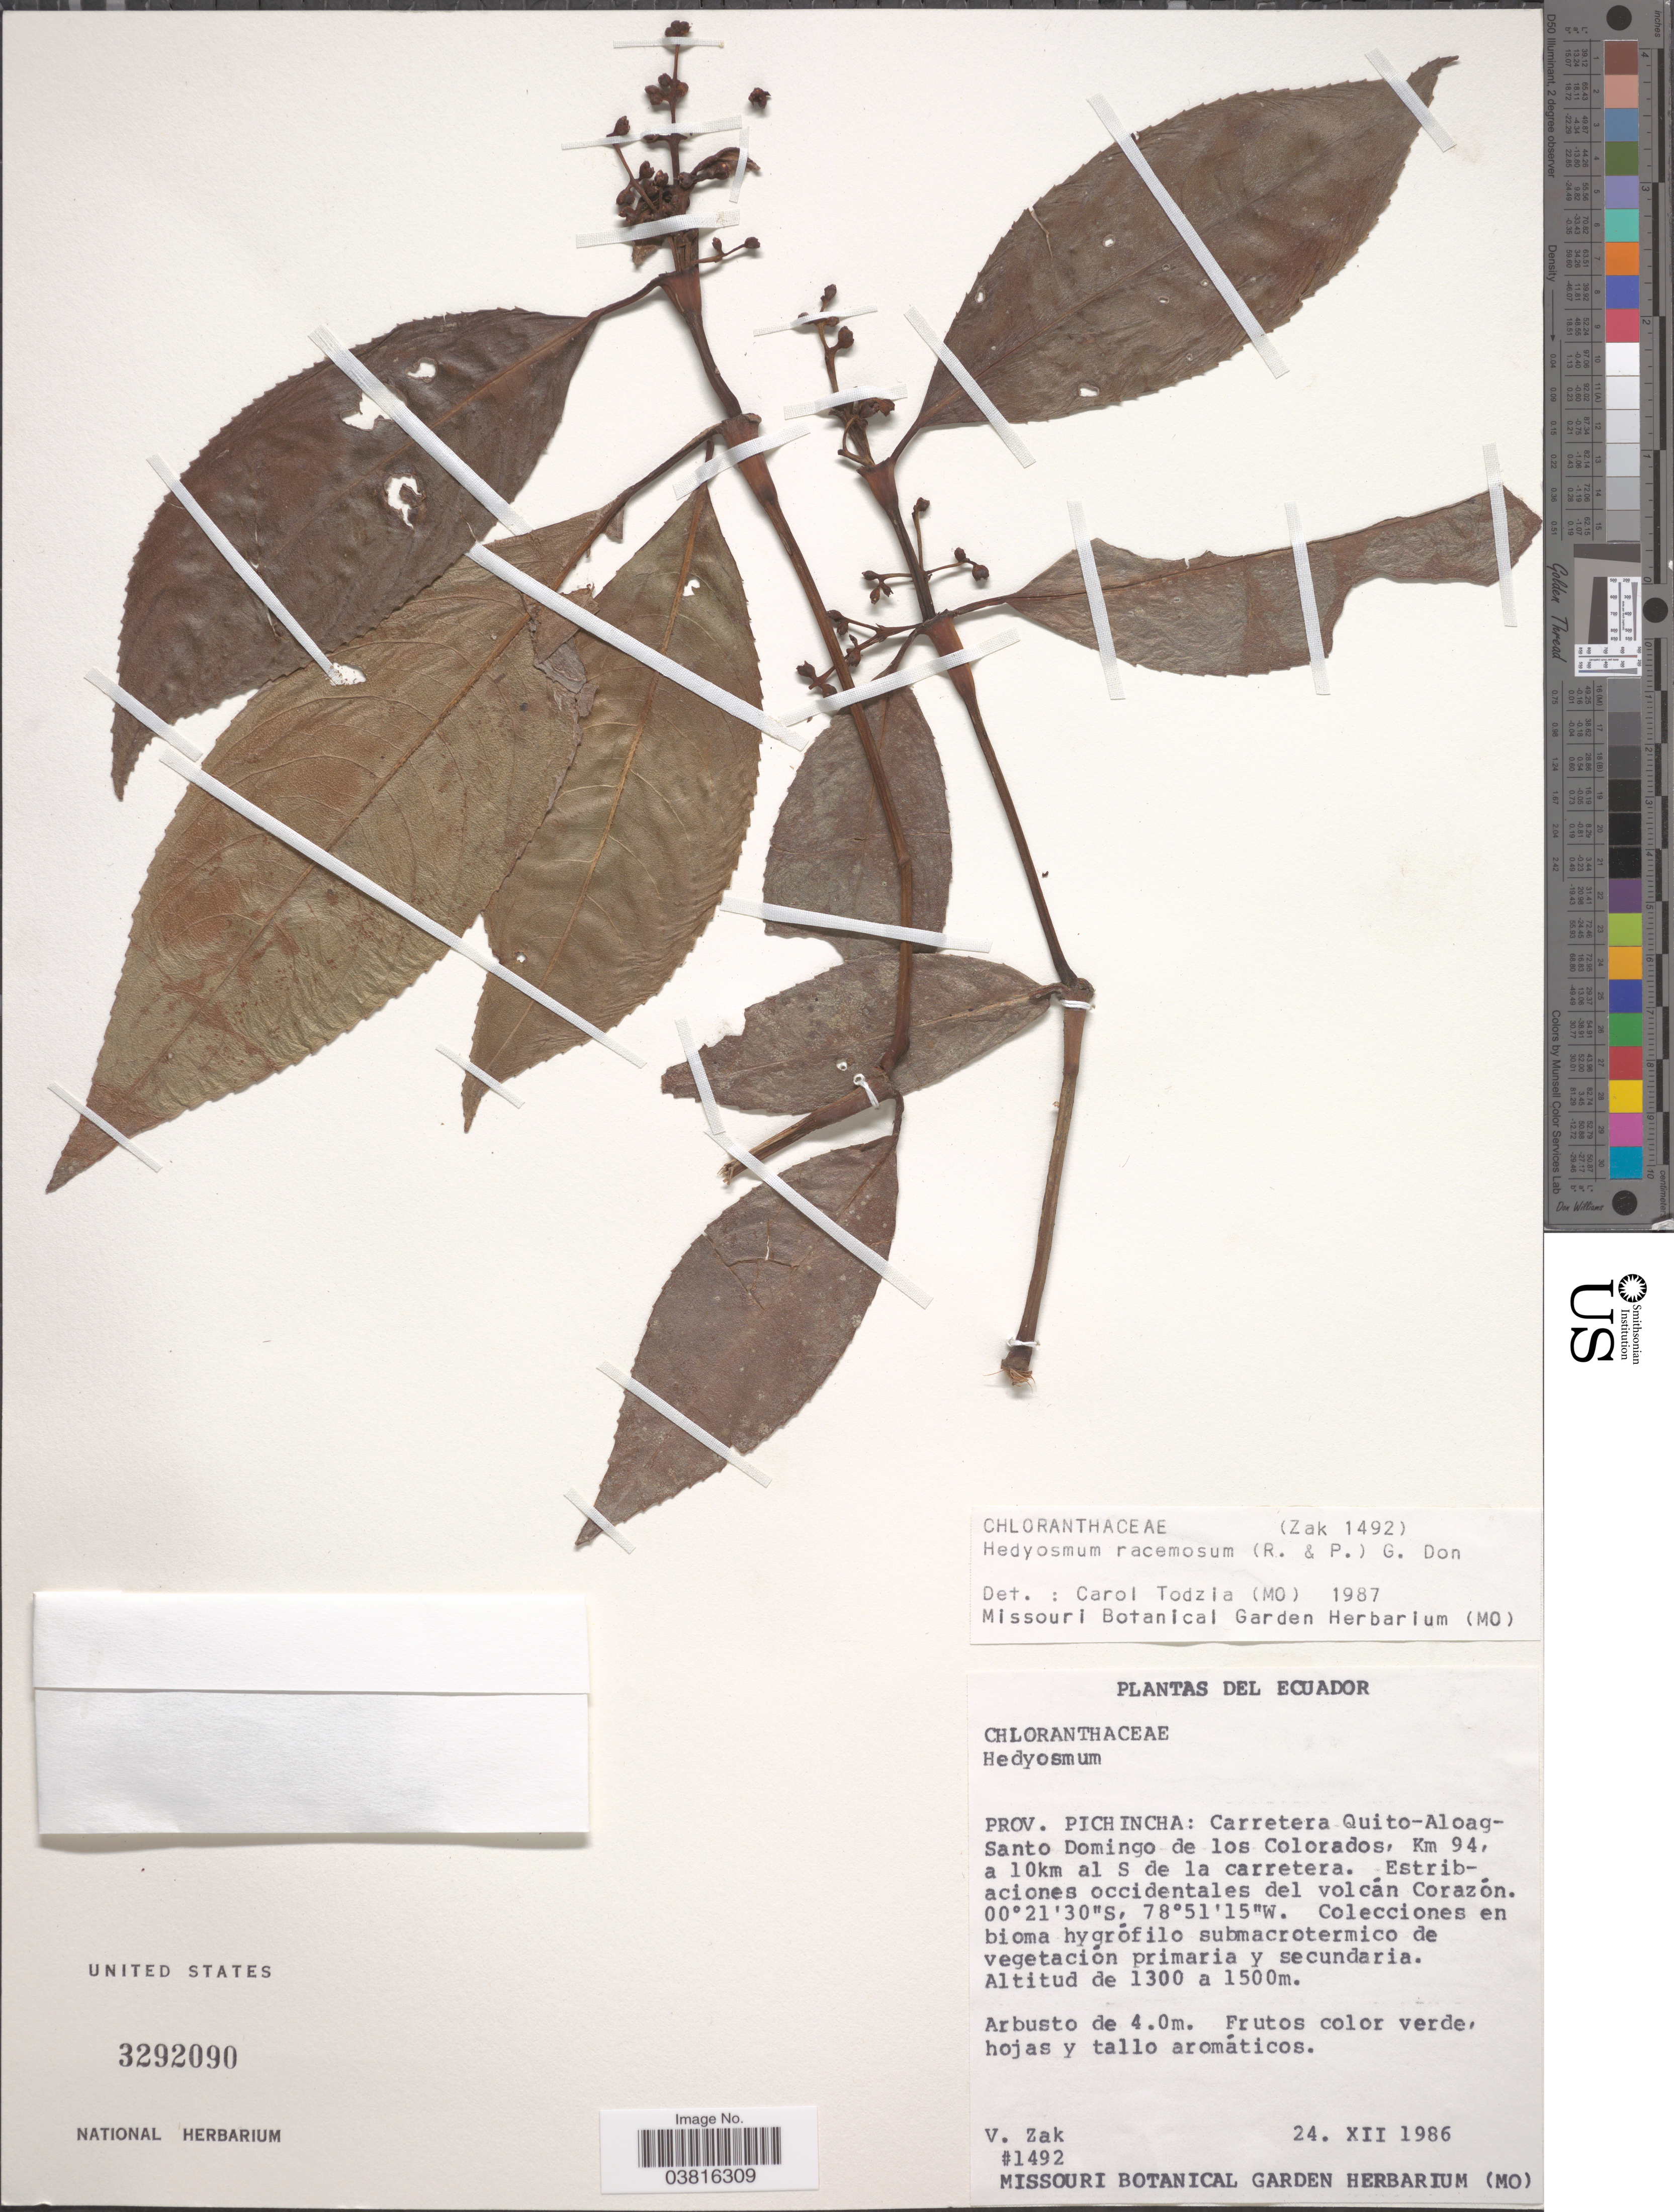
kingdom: Plantae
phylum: Tracheophyta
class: Magnoliopsida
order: Chloranthales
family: Chloranthaceae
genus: Hedyosmum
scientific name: Hedyosmum racemosum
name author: (Ruiz & Pav.) G. Don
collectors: V. Zak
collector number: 1492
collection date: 1986-12-24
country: Ecuador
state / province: Pichincha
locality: Carretera Quito-Aloag-Santo Domingo de los Colorados, Km 94, a 10km al S de la carretera. Estribaciones occidentales del volcán Corazón.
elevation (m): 1300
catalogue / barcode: US 3292090